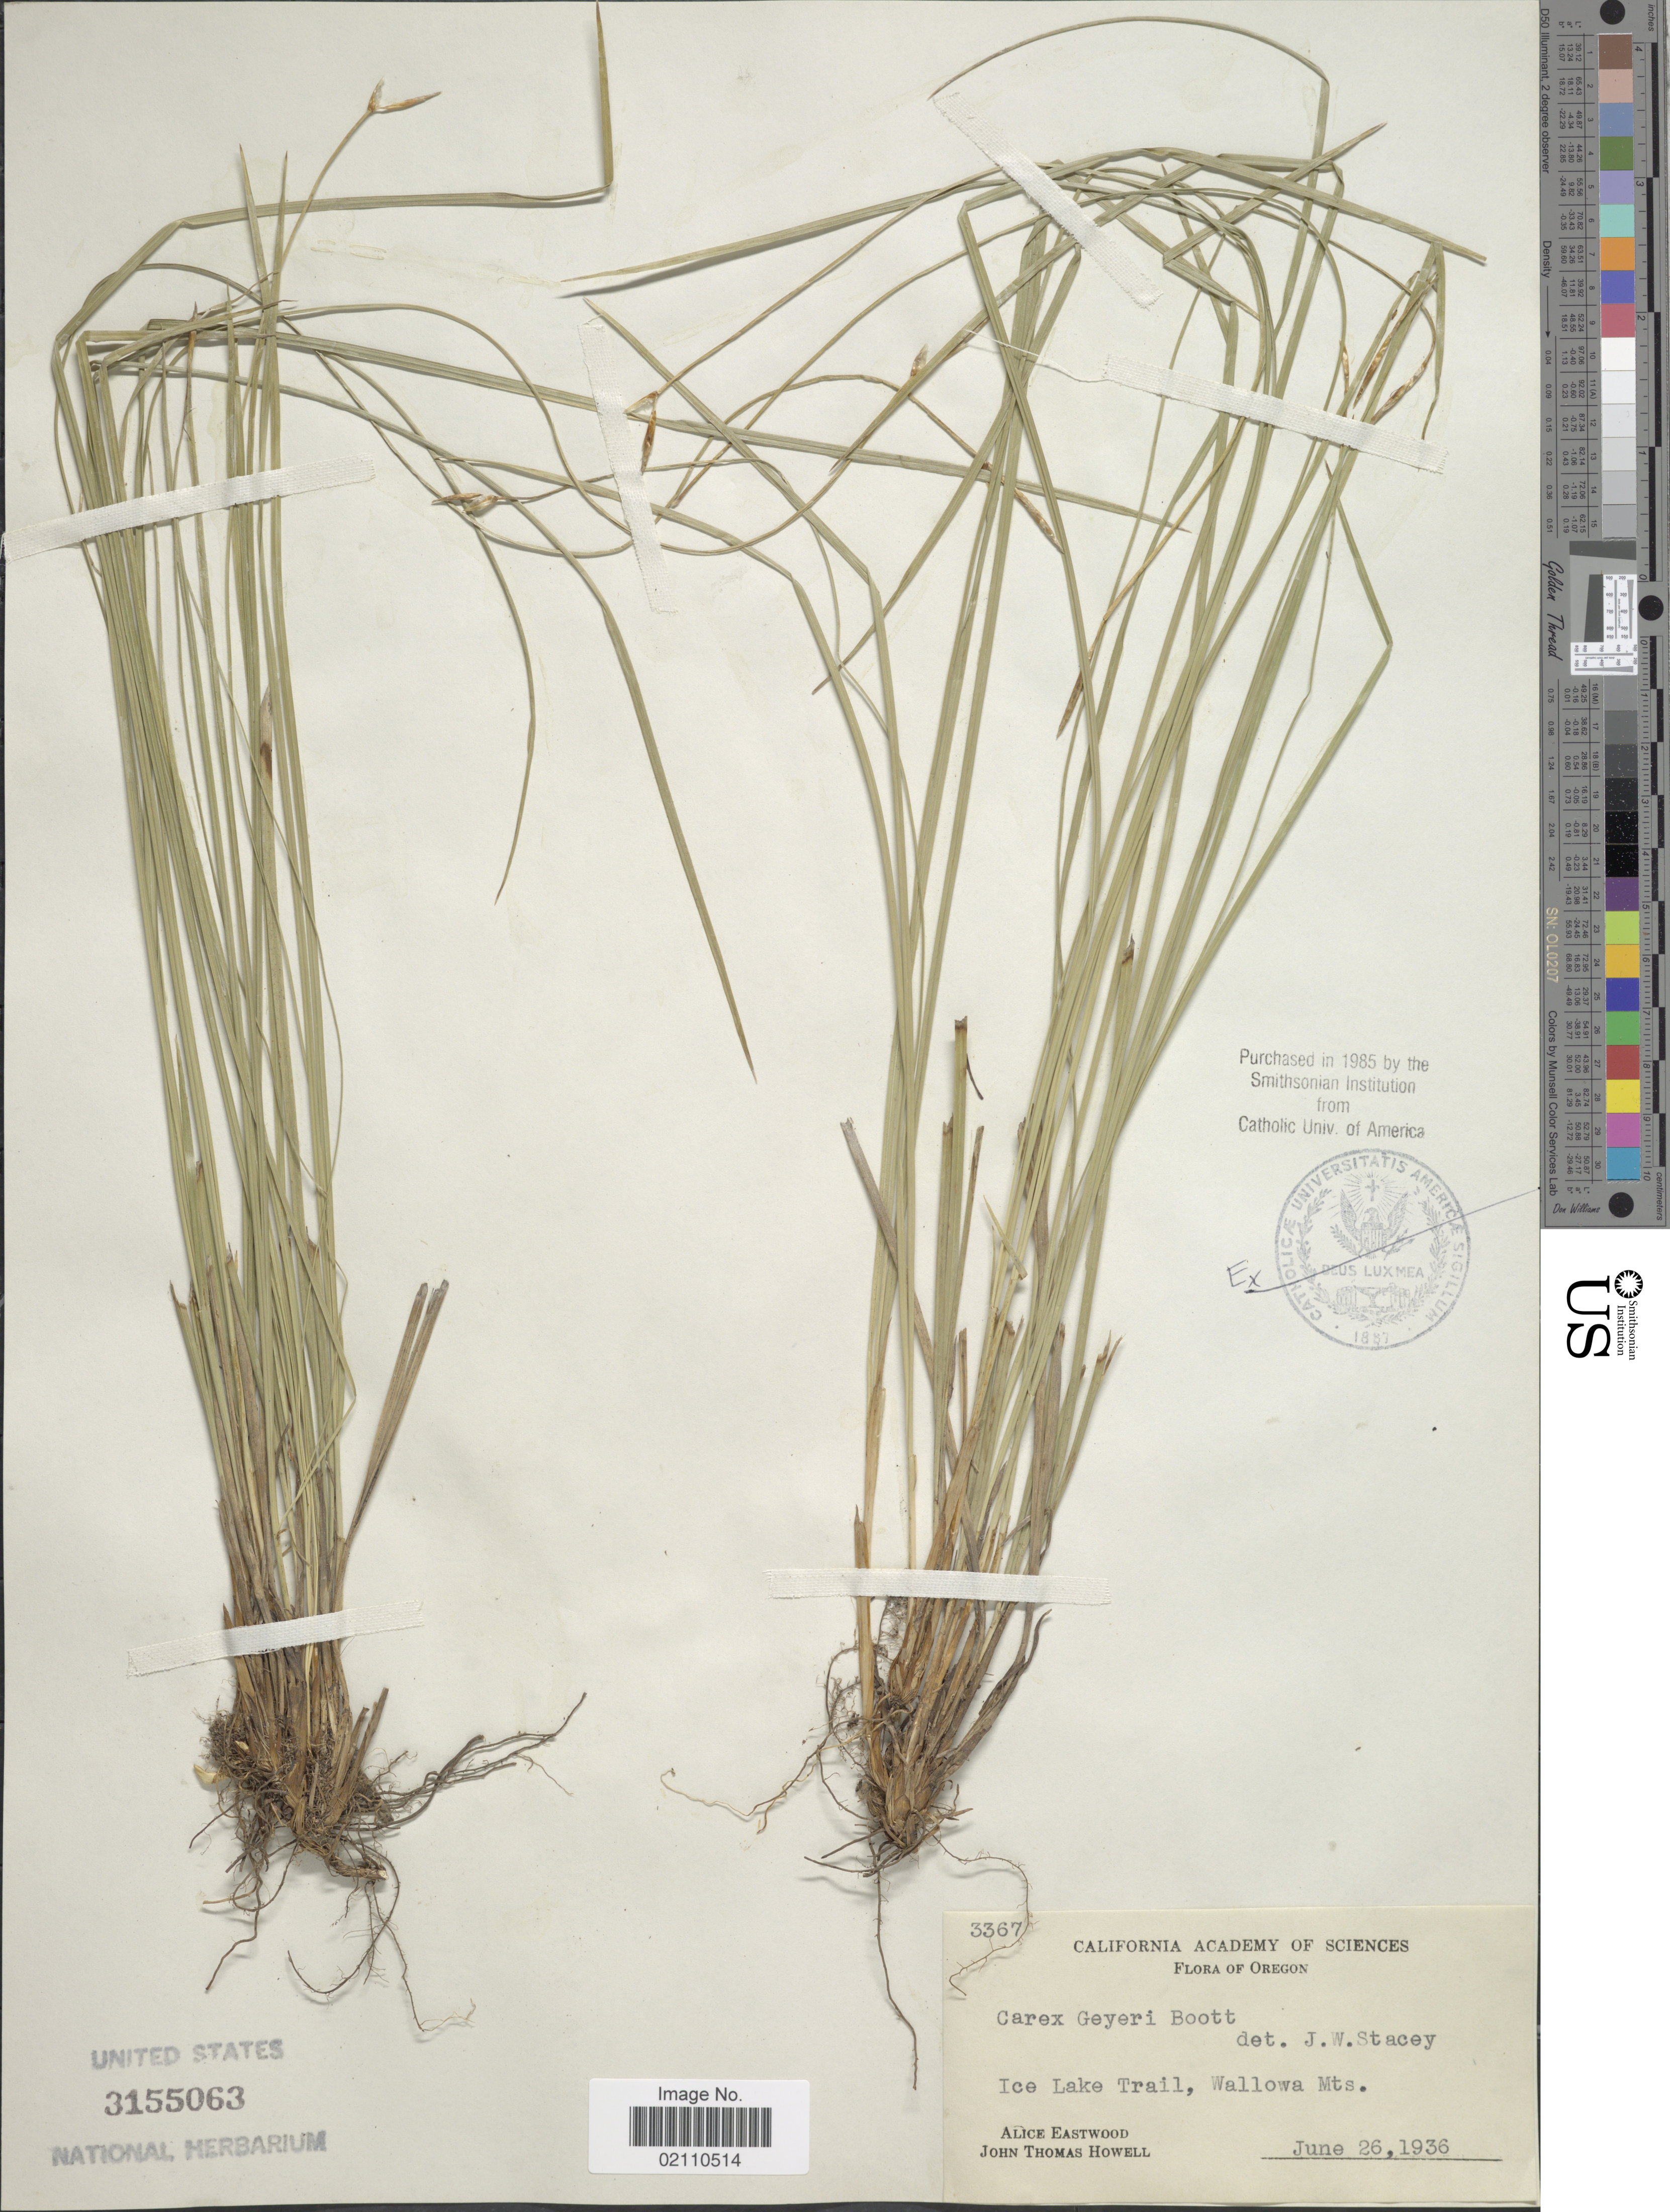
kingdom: Plantae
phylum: Tracheophyta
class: Liliopsida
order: Poales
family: Cyperaceae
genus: Carex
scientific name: Carex geyeri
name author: Boott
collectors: A. Eastwood & J. T. Howell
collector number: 3367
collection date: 1936-06-26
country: United States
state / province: Oregon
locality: Ice Lake Trail , Wallowa Mts.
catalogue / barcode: US 3155063